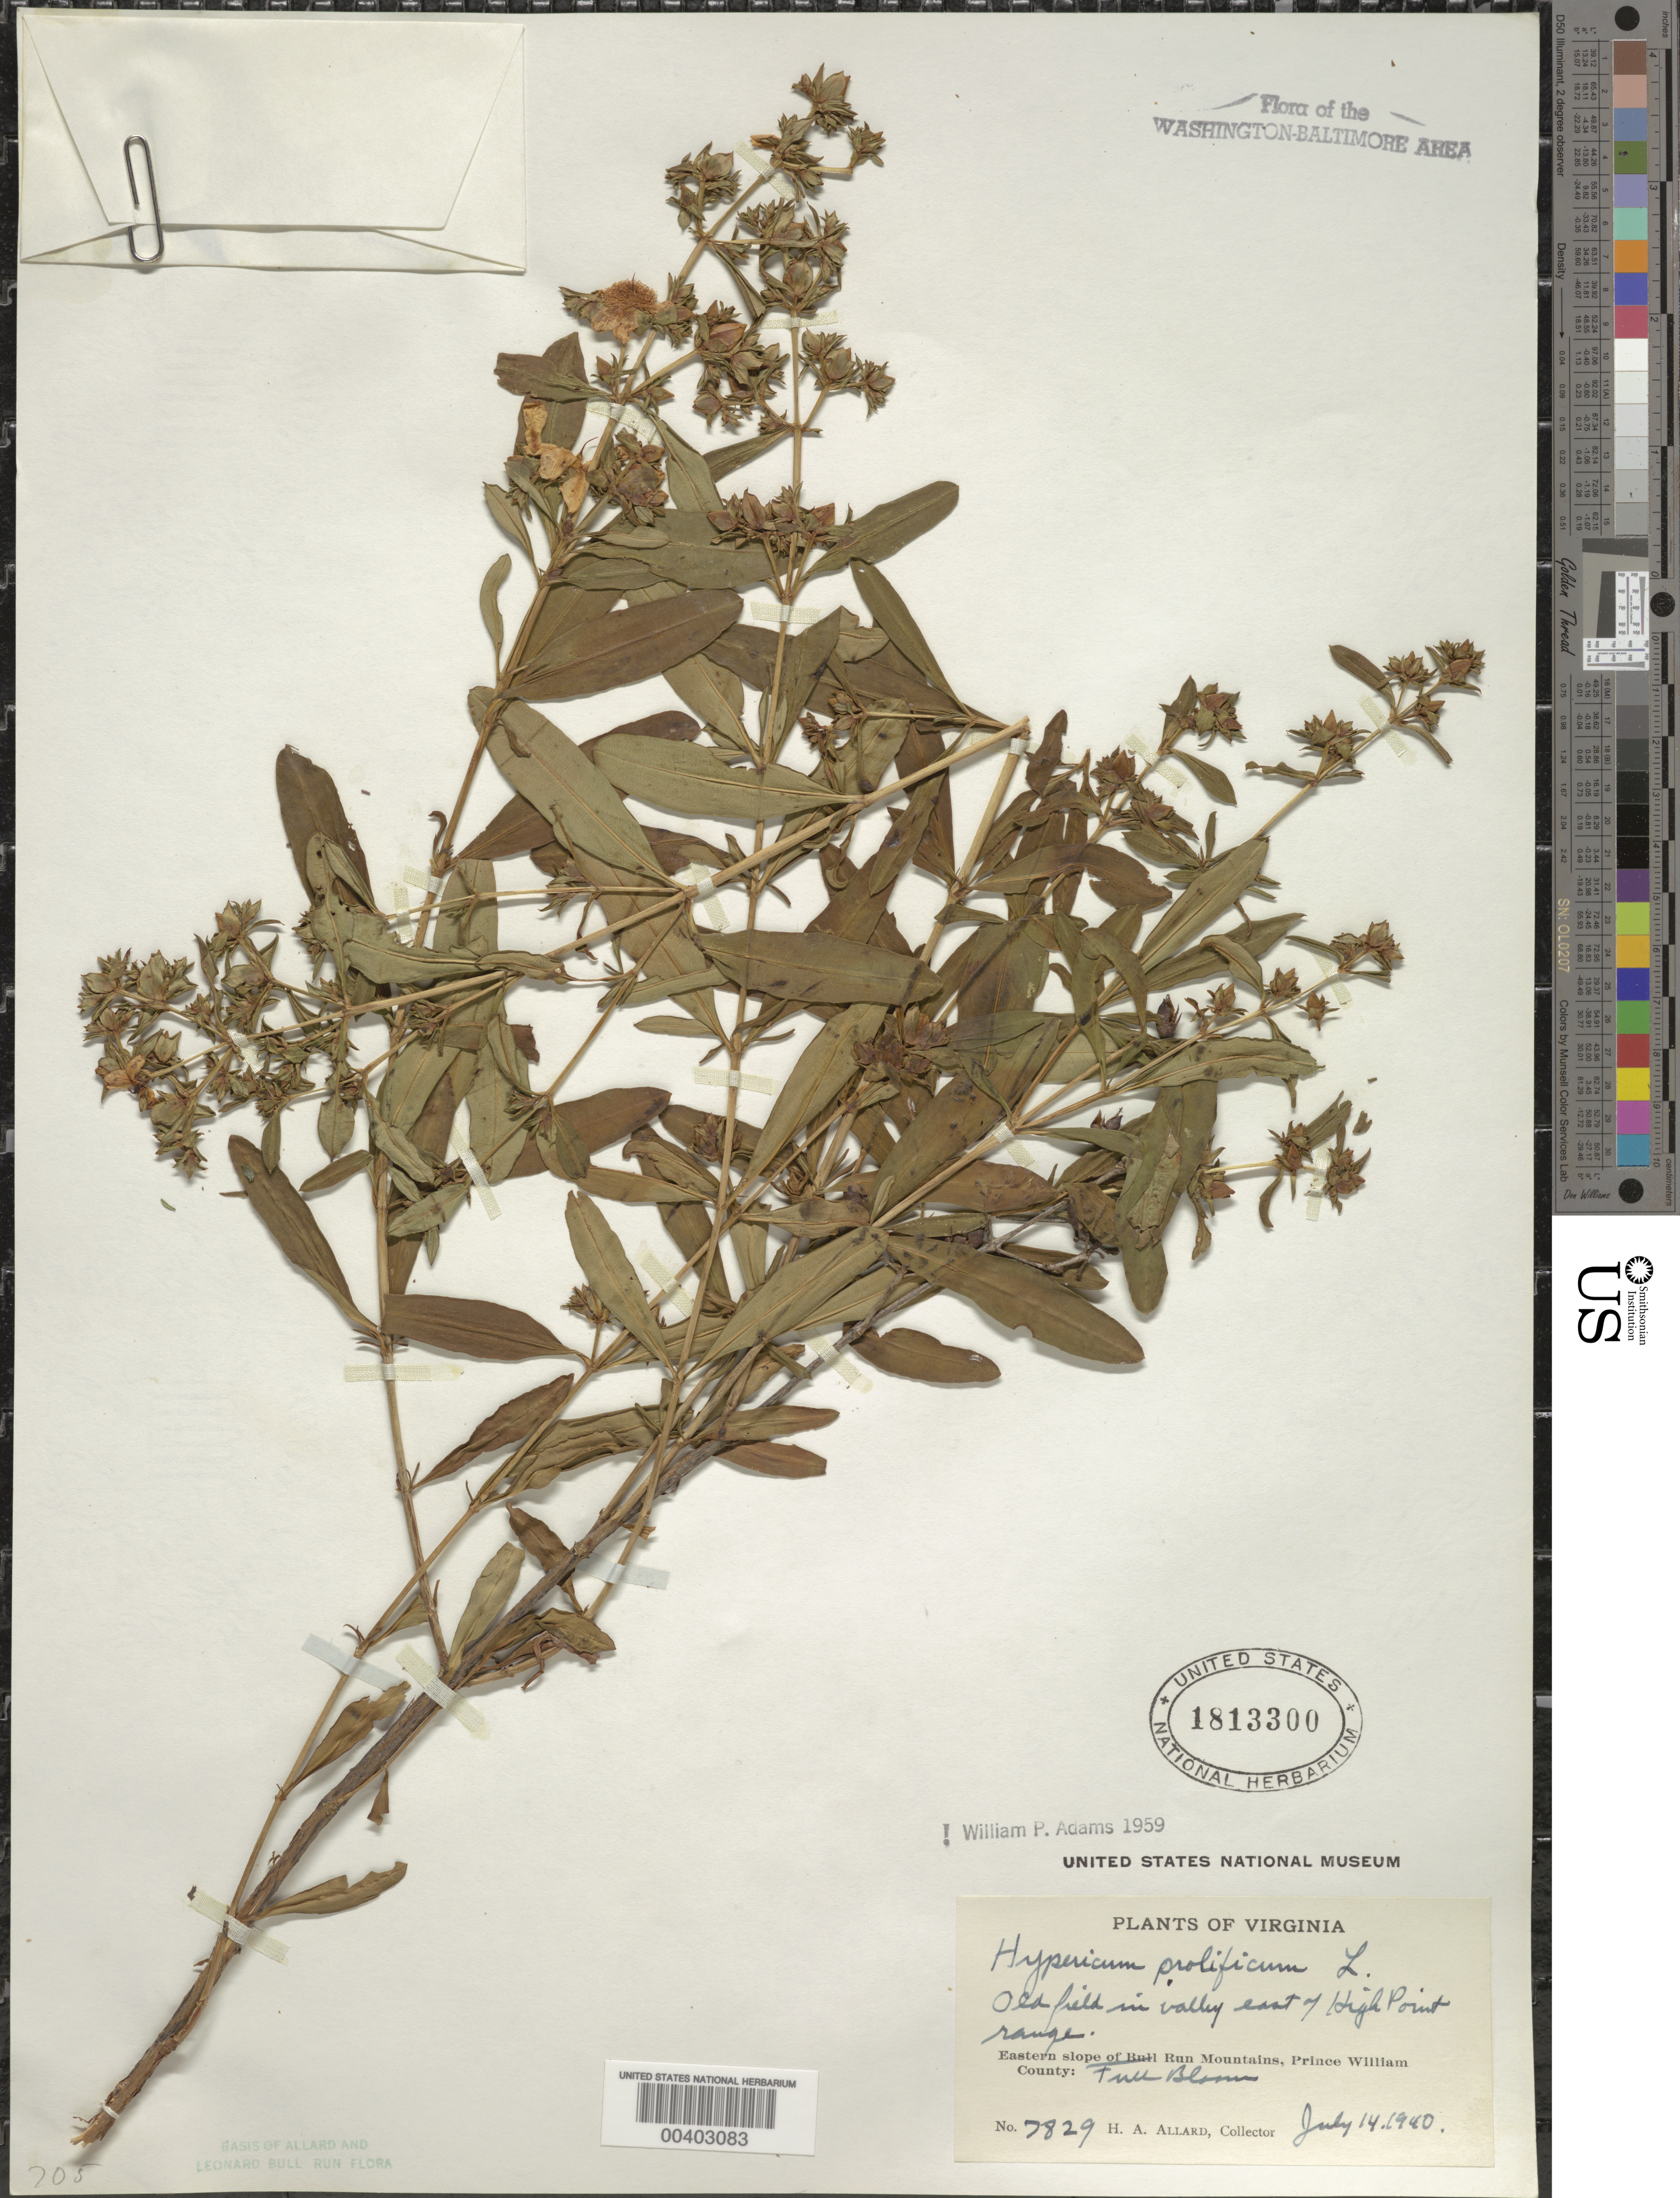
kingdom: Plantae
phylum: Tracheophyta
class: Magnoliopsida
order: Malpighiales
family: Hypericaceae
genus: Hypericum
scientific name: Hypericum prolificum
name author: L.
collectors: H. A. Allard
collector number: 7829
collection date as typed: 14 Jul 1940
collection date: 1940-07-14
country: United States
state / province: Virginia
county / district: Prince William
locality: East of High Point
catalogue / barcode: US 1813300